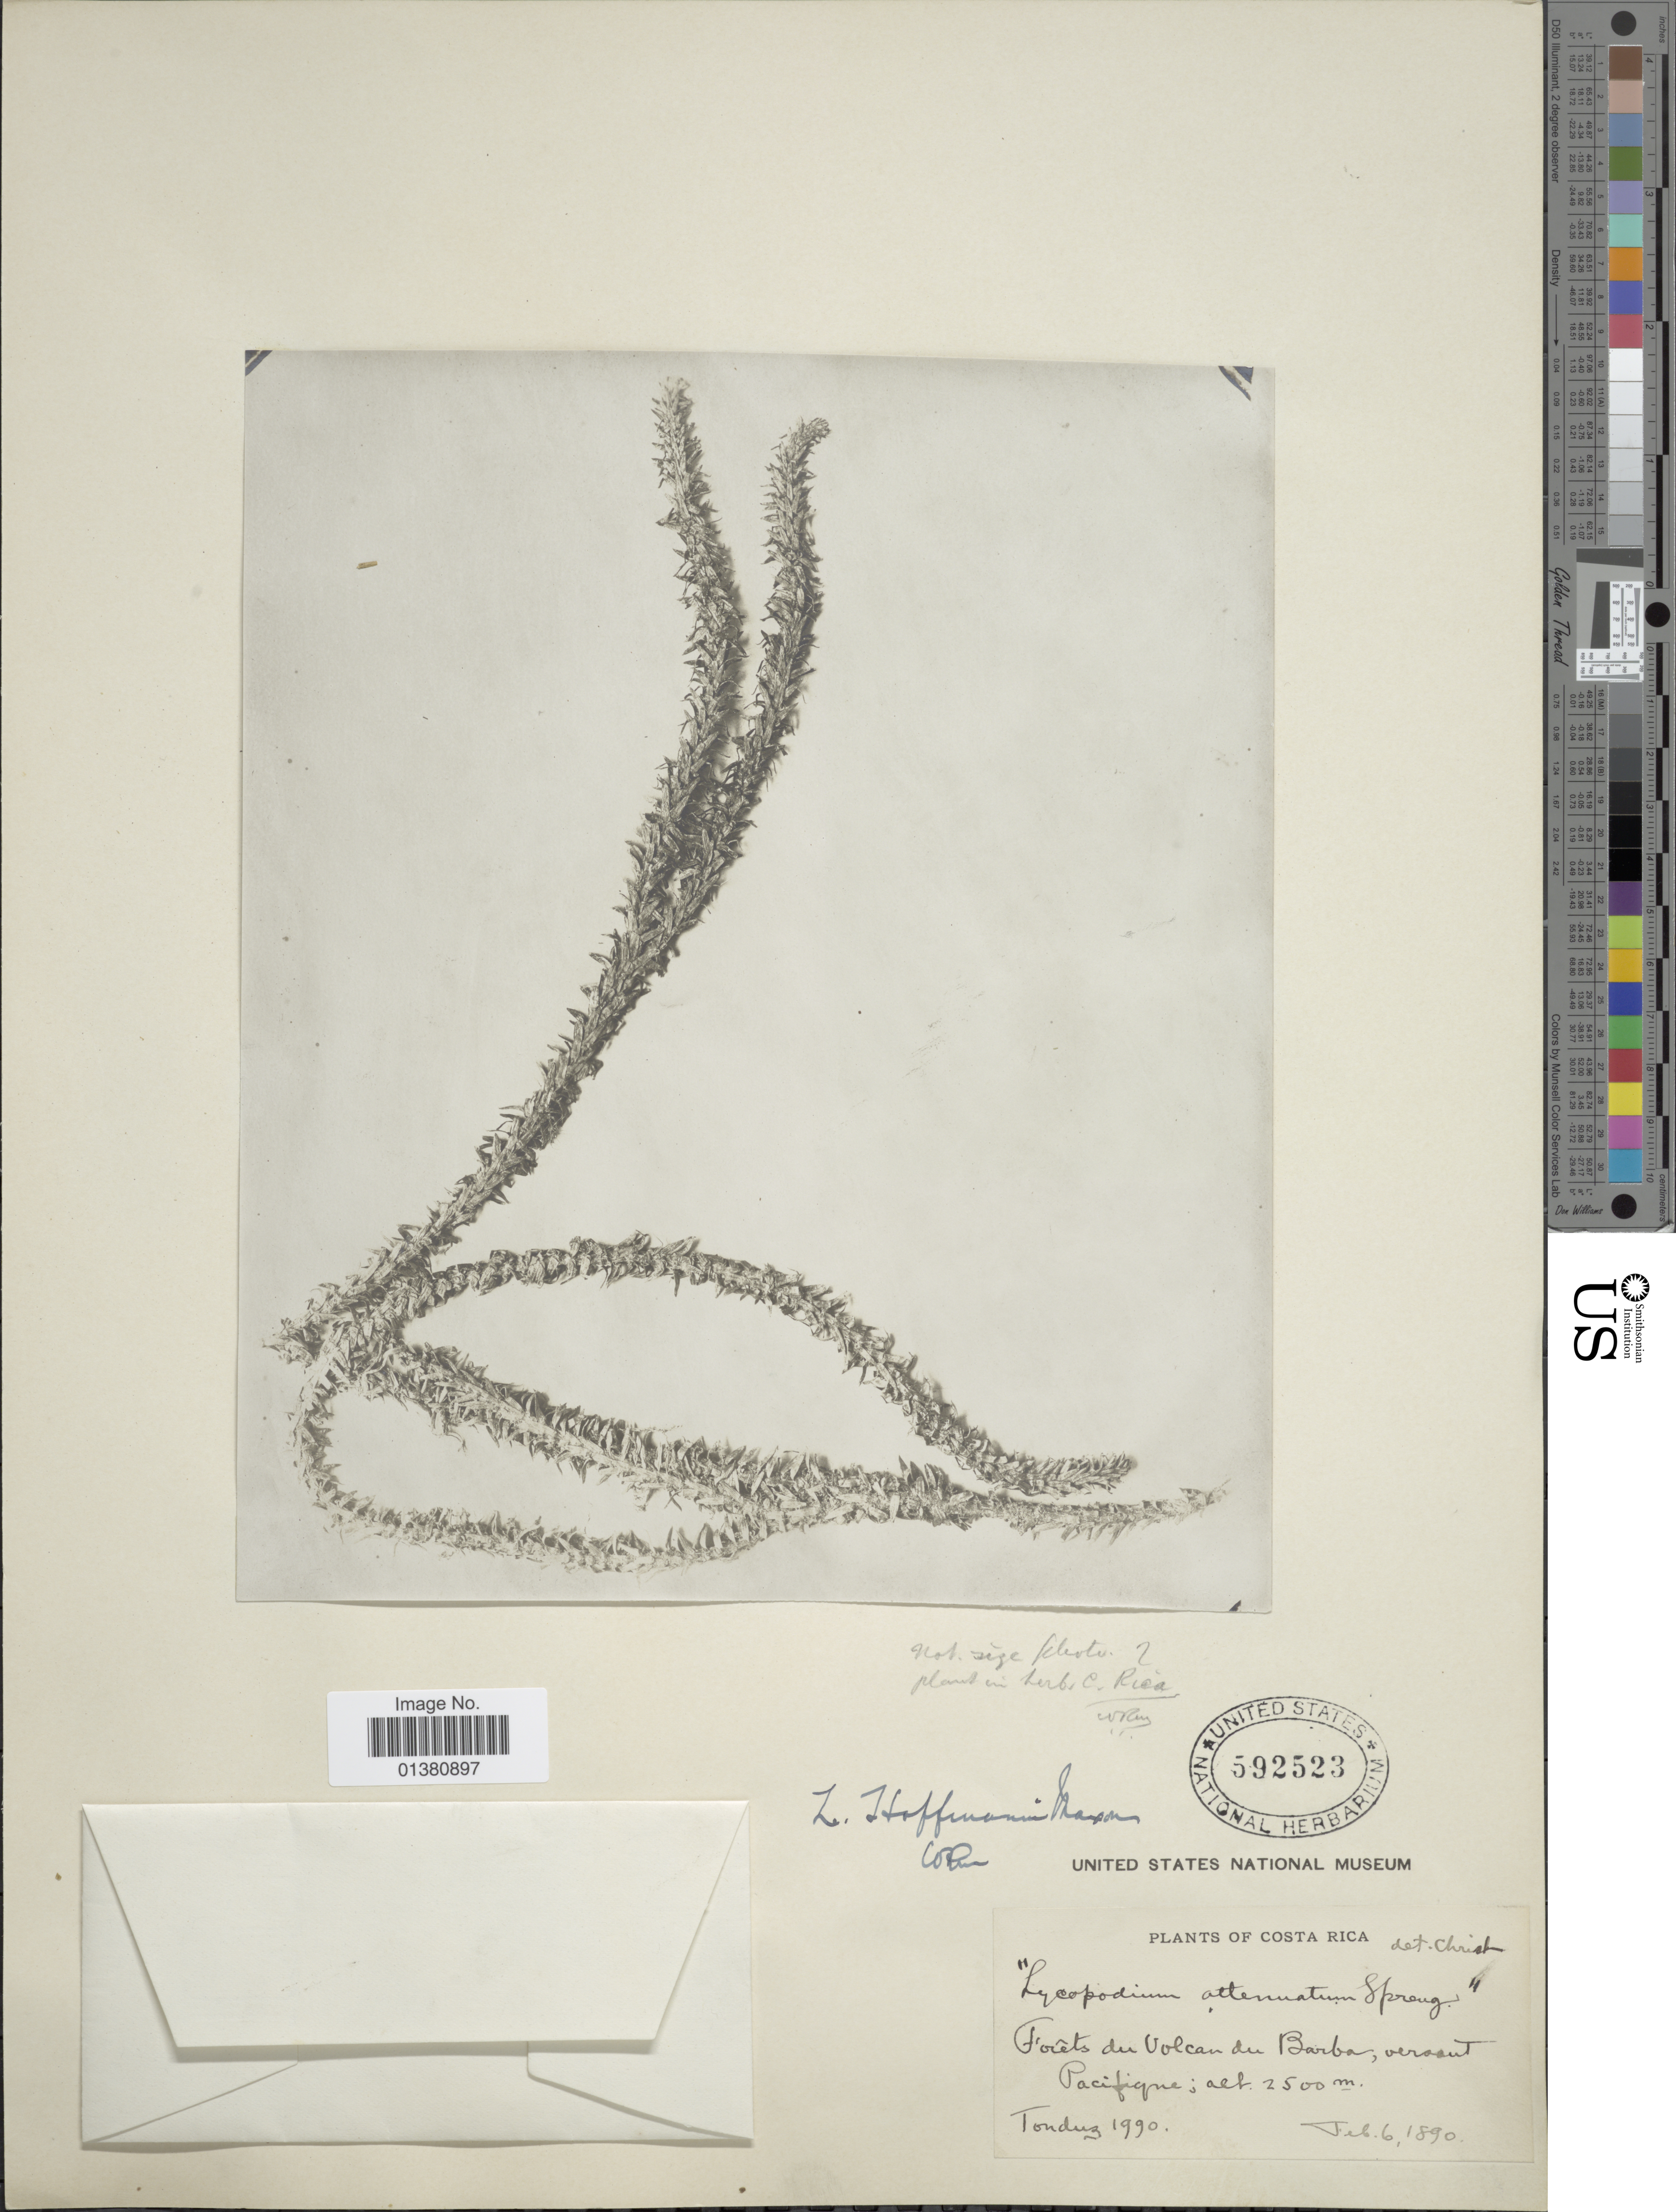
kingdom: Plantae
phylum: Tracheophyta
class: Lycopodiopsida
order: Lycopodiales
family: Lycopodiaceae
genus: Phlegmariurus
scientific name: Phlegmariurus hoffmannii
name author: (Maxon) B. Øllg.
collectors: A. Tonduz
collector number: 1990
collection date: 1890-02-06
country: Costa Rica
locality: Forêts du Volcan du Barba, versant Pacifique.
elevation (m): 2500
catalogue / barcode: US 592523